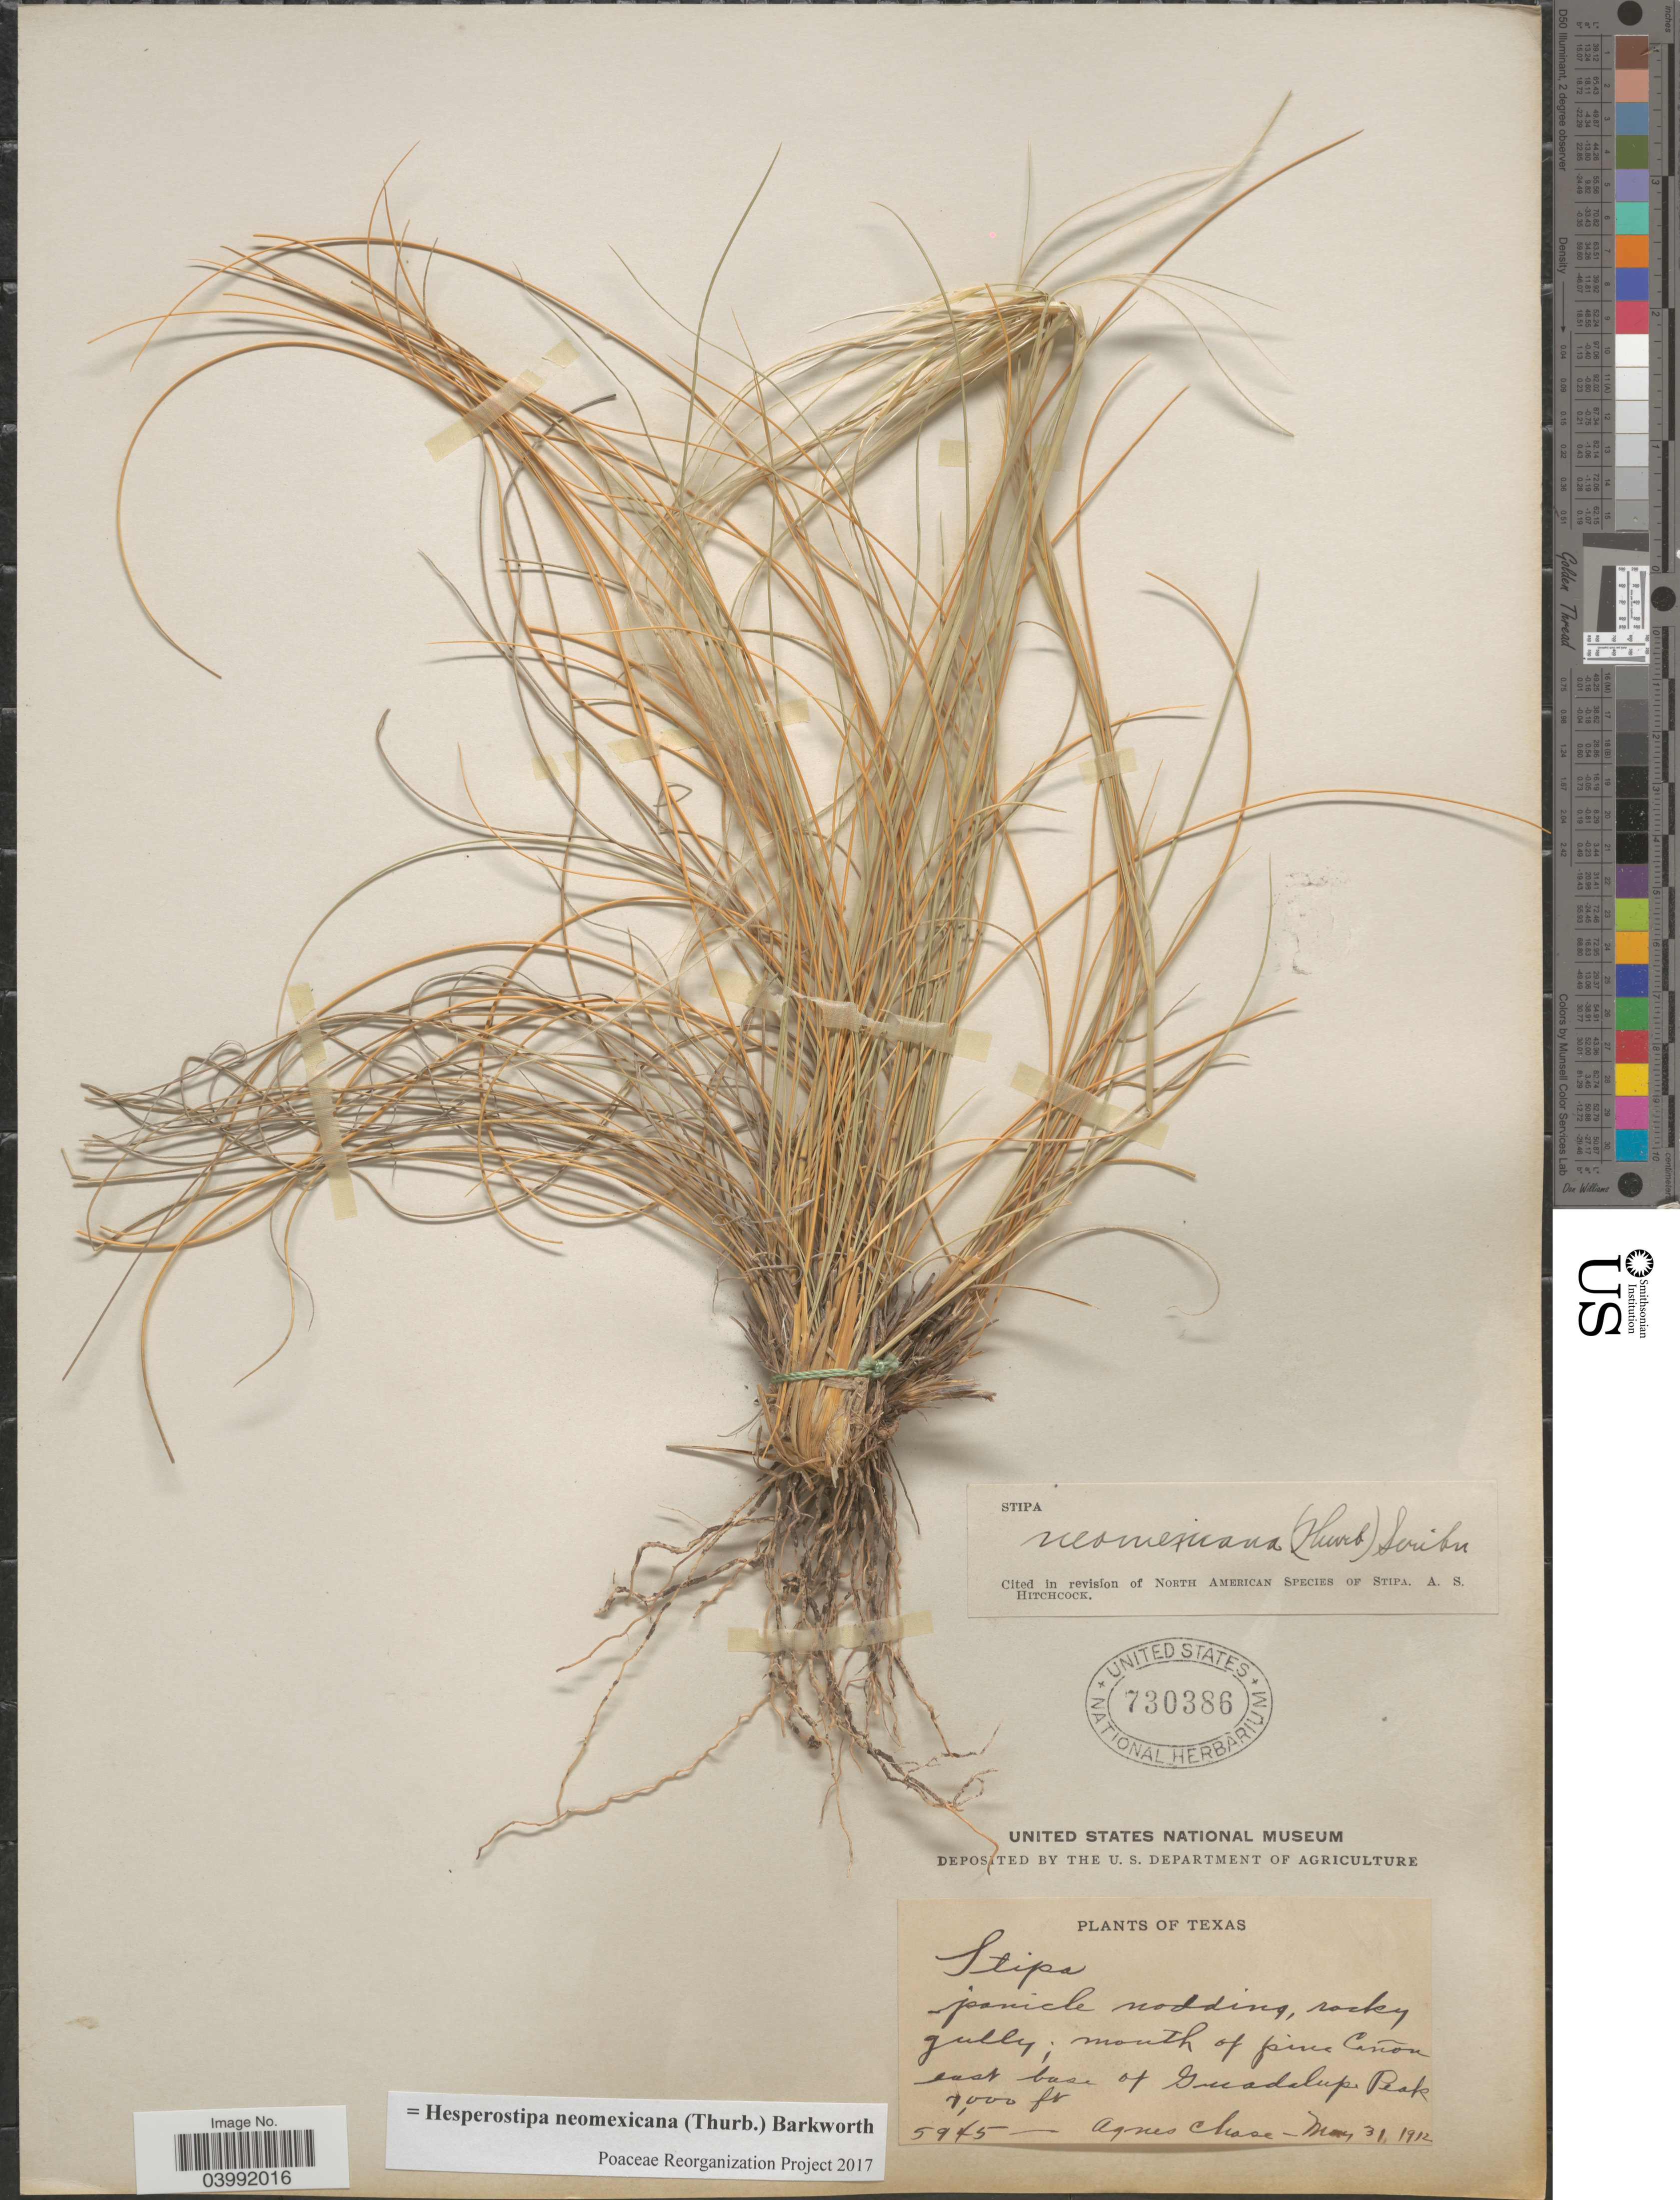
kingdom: Plantae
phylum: Tracheophyta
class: Liliopsida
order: Poales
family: Poaceae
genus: Hesperostipa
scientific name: Hesperostipa neomexicana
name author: (Thurb.) Barkworth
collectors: A. Chase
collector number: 5945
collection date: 1912-05-31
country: United States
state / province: Texas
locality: Mouth of pine Cañon east base of Guadalupe Peak.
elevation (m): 2134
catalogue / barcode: US 730386